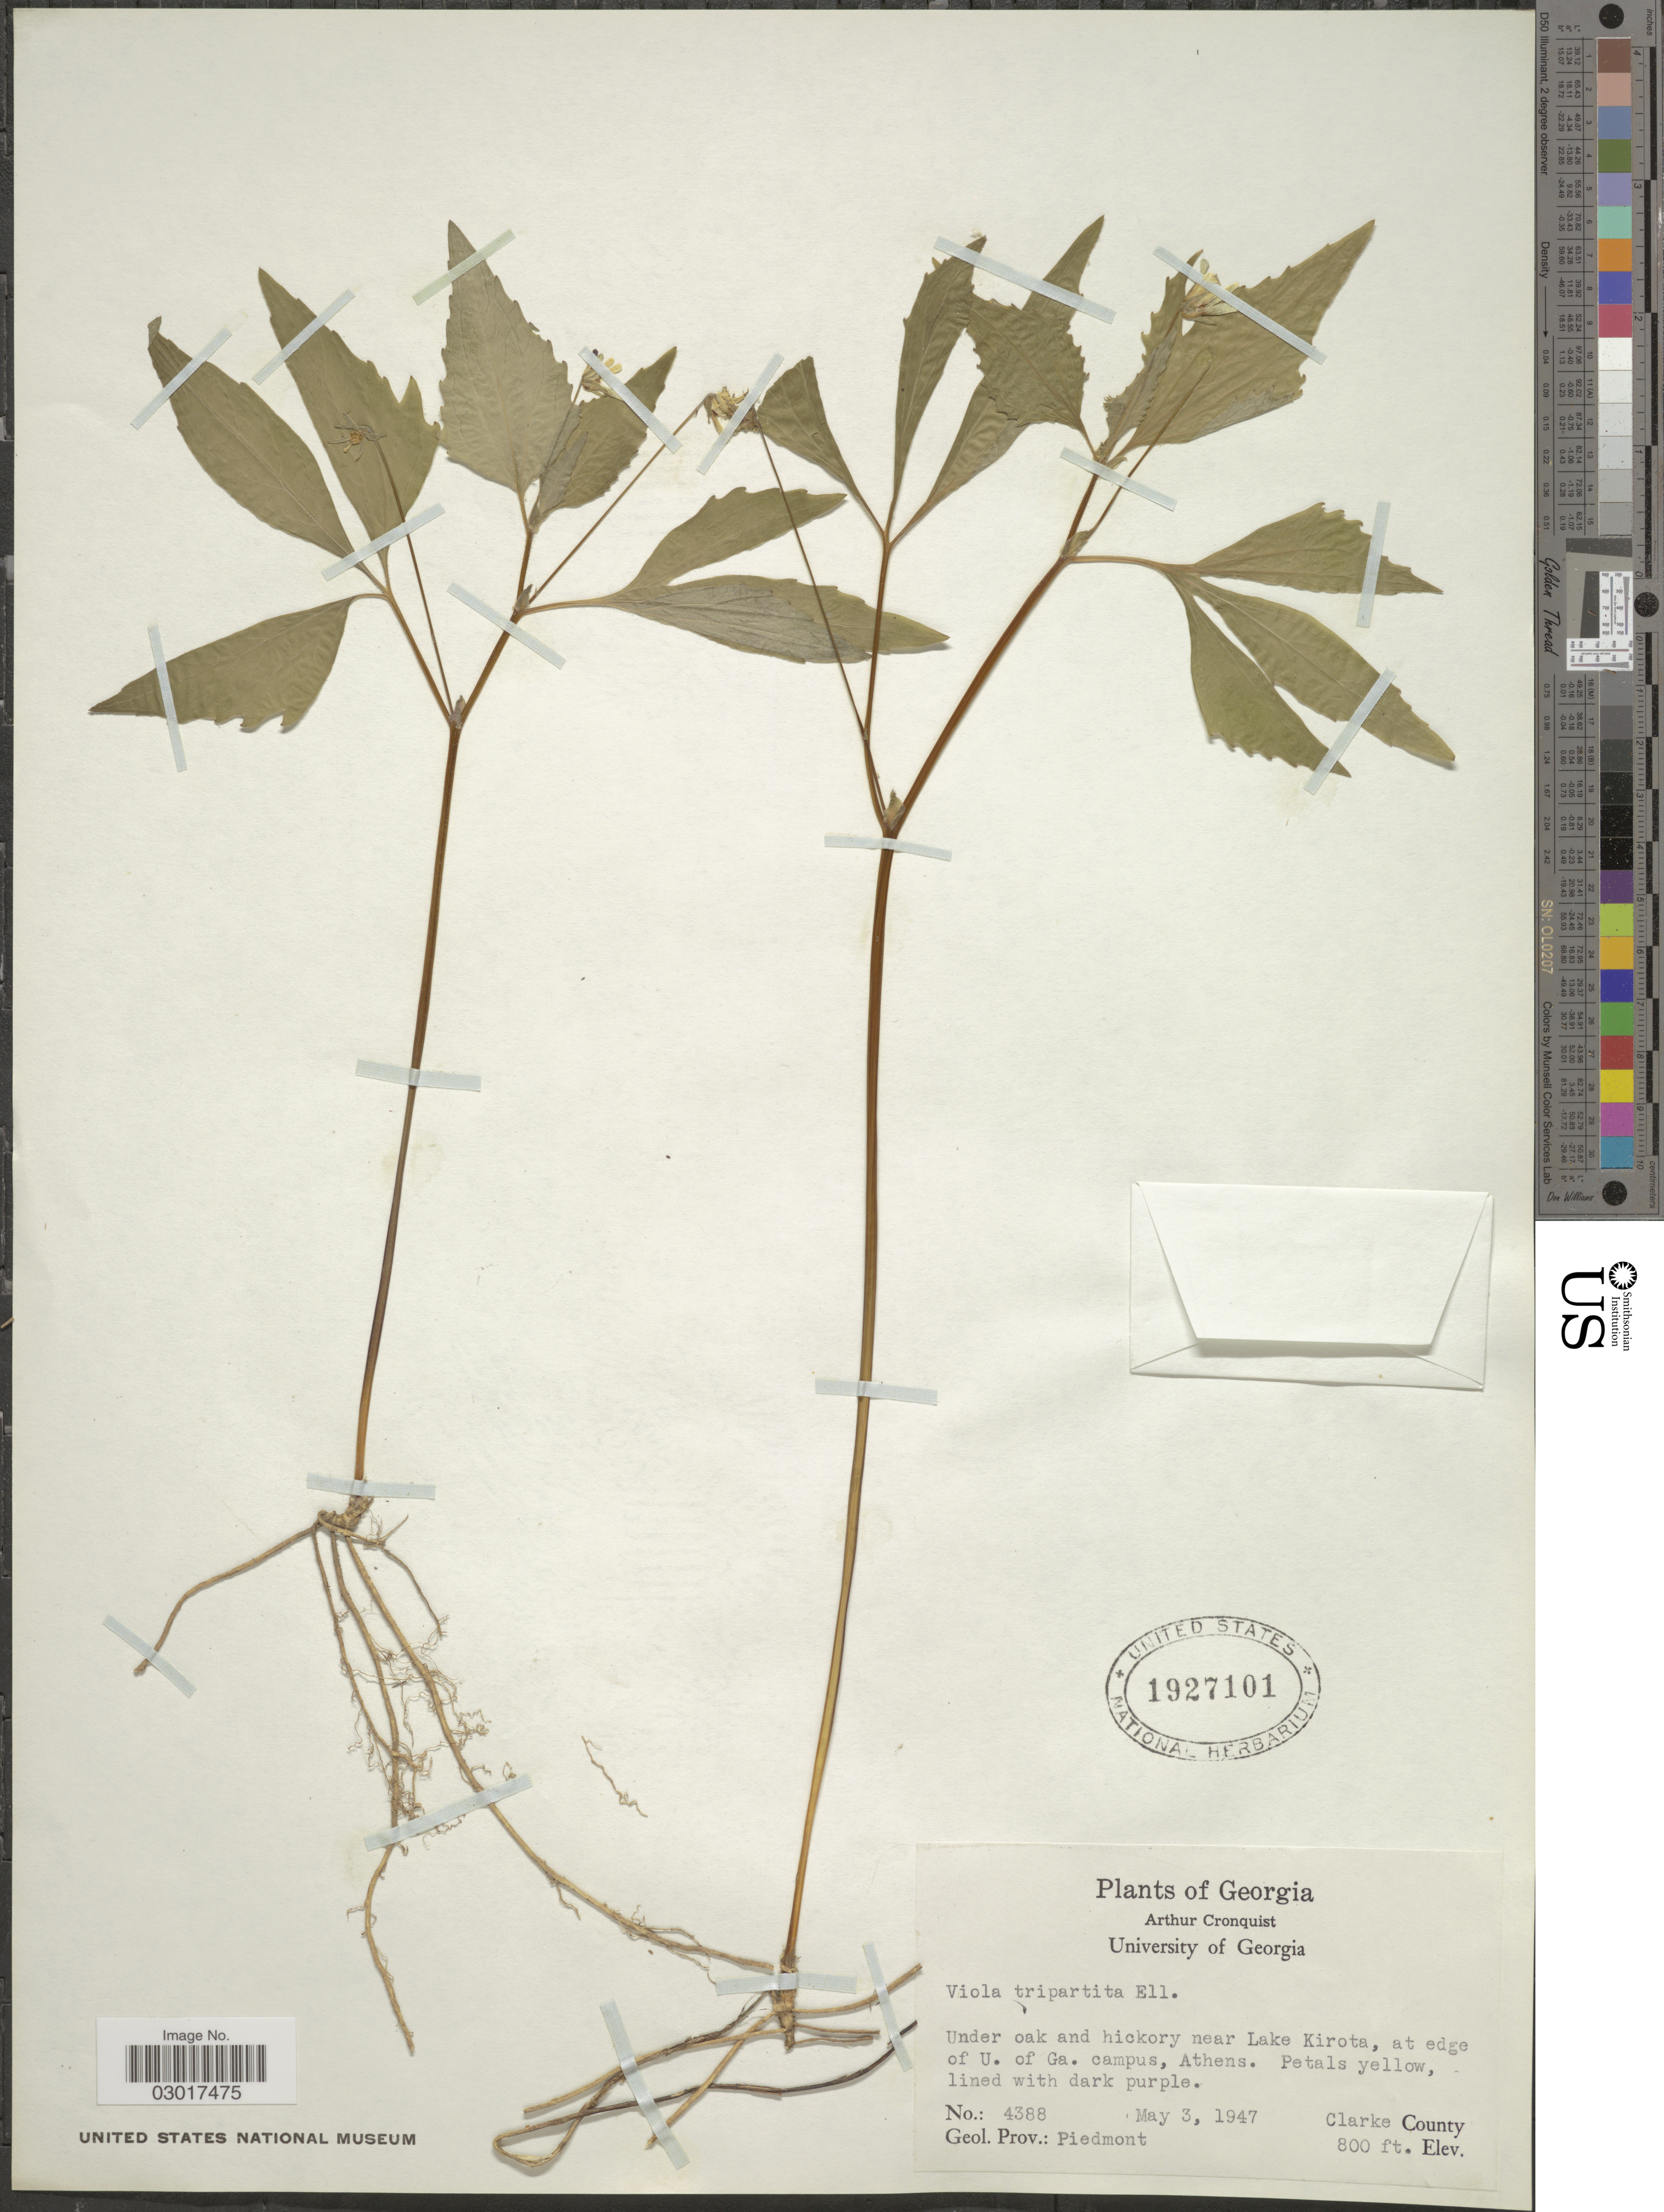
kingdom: Plantae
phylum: Tracheophyta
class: Magnoliopsida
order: Malpighiales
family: Violaceae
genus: Viola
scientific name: Viola tripartita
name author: Elliott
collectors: A. J. Cronquist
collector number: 4388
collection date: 1947-05-03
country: United States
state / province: Georgia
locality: Under oak and hickory near Lake Kirota, at edge of U. of Ga. campus, Athens. Clarke County.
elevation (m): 244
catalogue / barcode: US 1927101